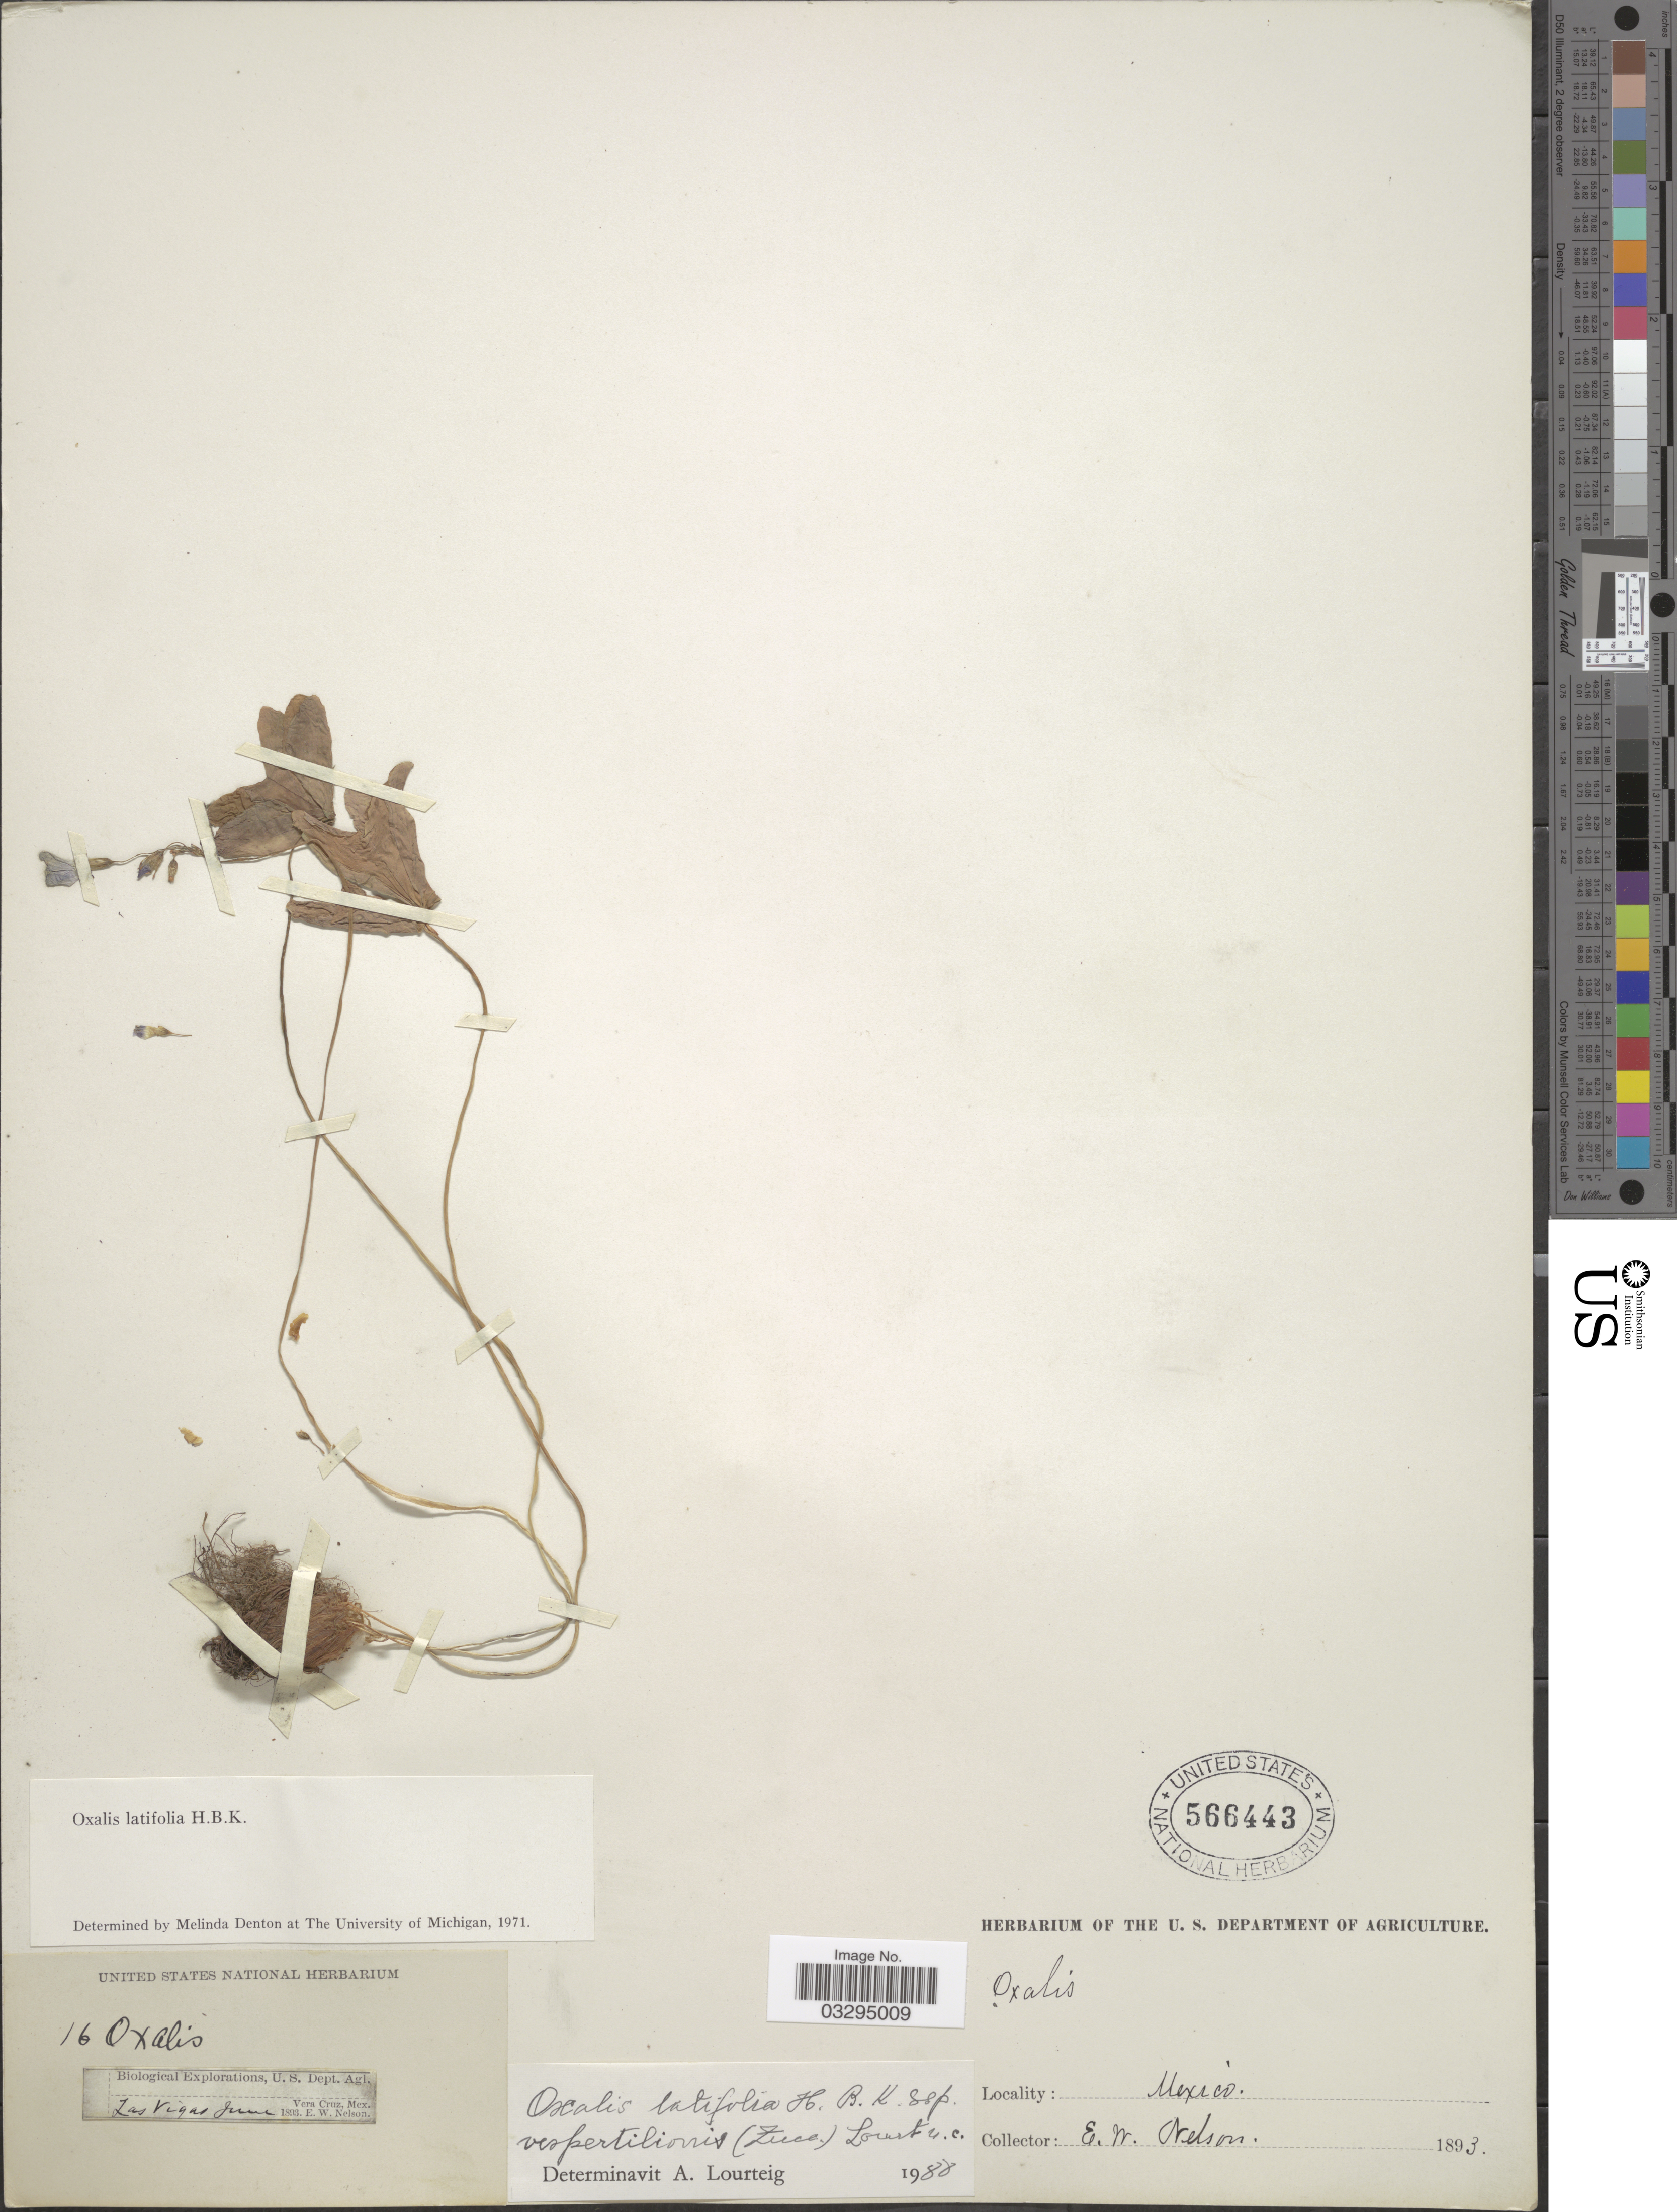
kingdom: Plantae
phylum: Tracheophyta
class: Magnoliopsida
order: Oxalidales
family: Oxalidaceae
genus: Oxalis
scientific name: Oxalis latifolia subsp. vespertilionis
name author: (Zucc.) Lourteig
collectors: E. W. Nelson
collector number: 16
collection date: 1893-06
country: Mexico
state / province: Veracruz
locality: Las Vigas. Vera Cruz.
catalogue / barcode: US 566443